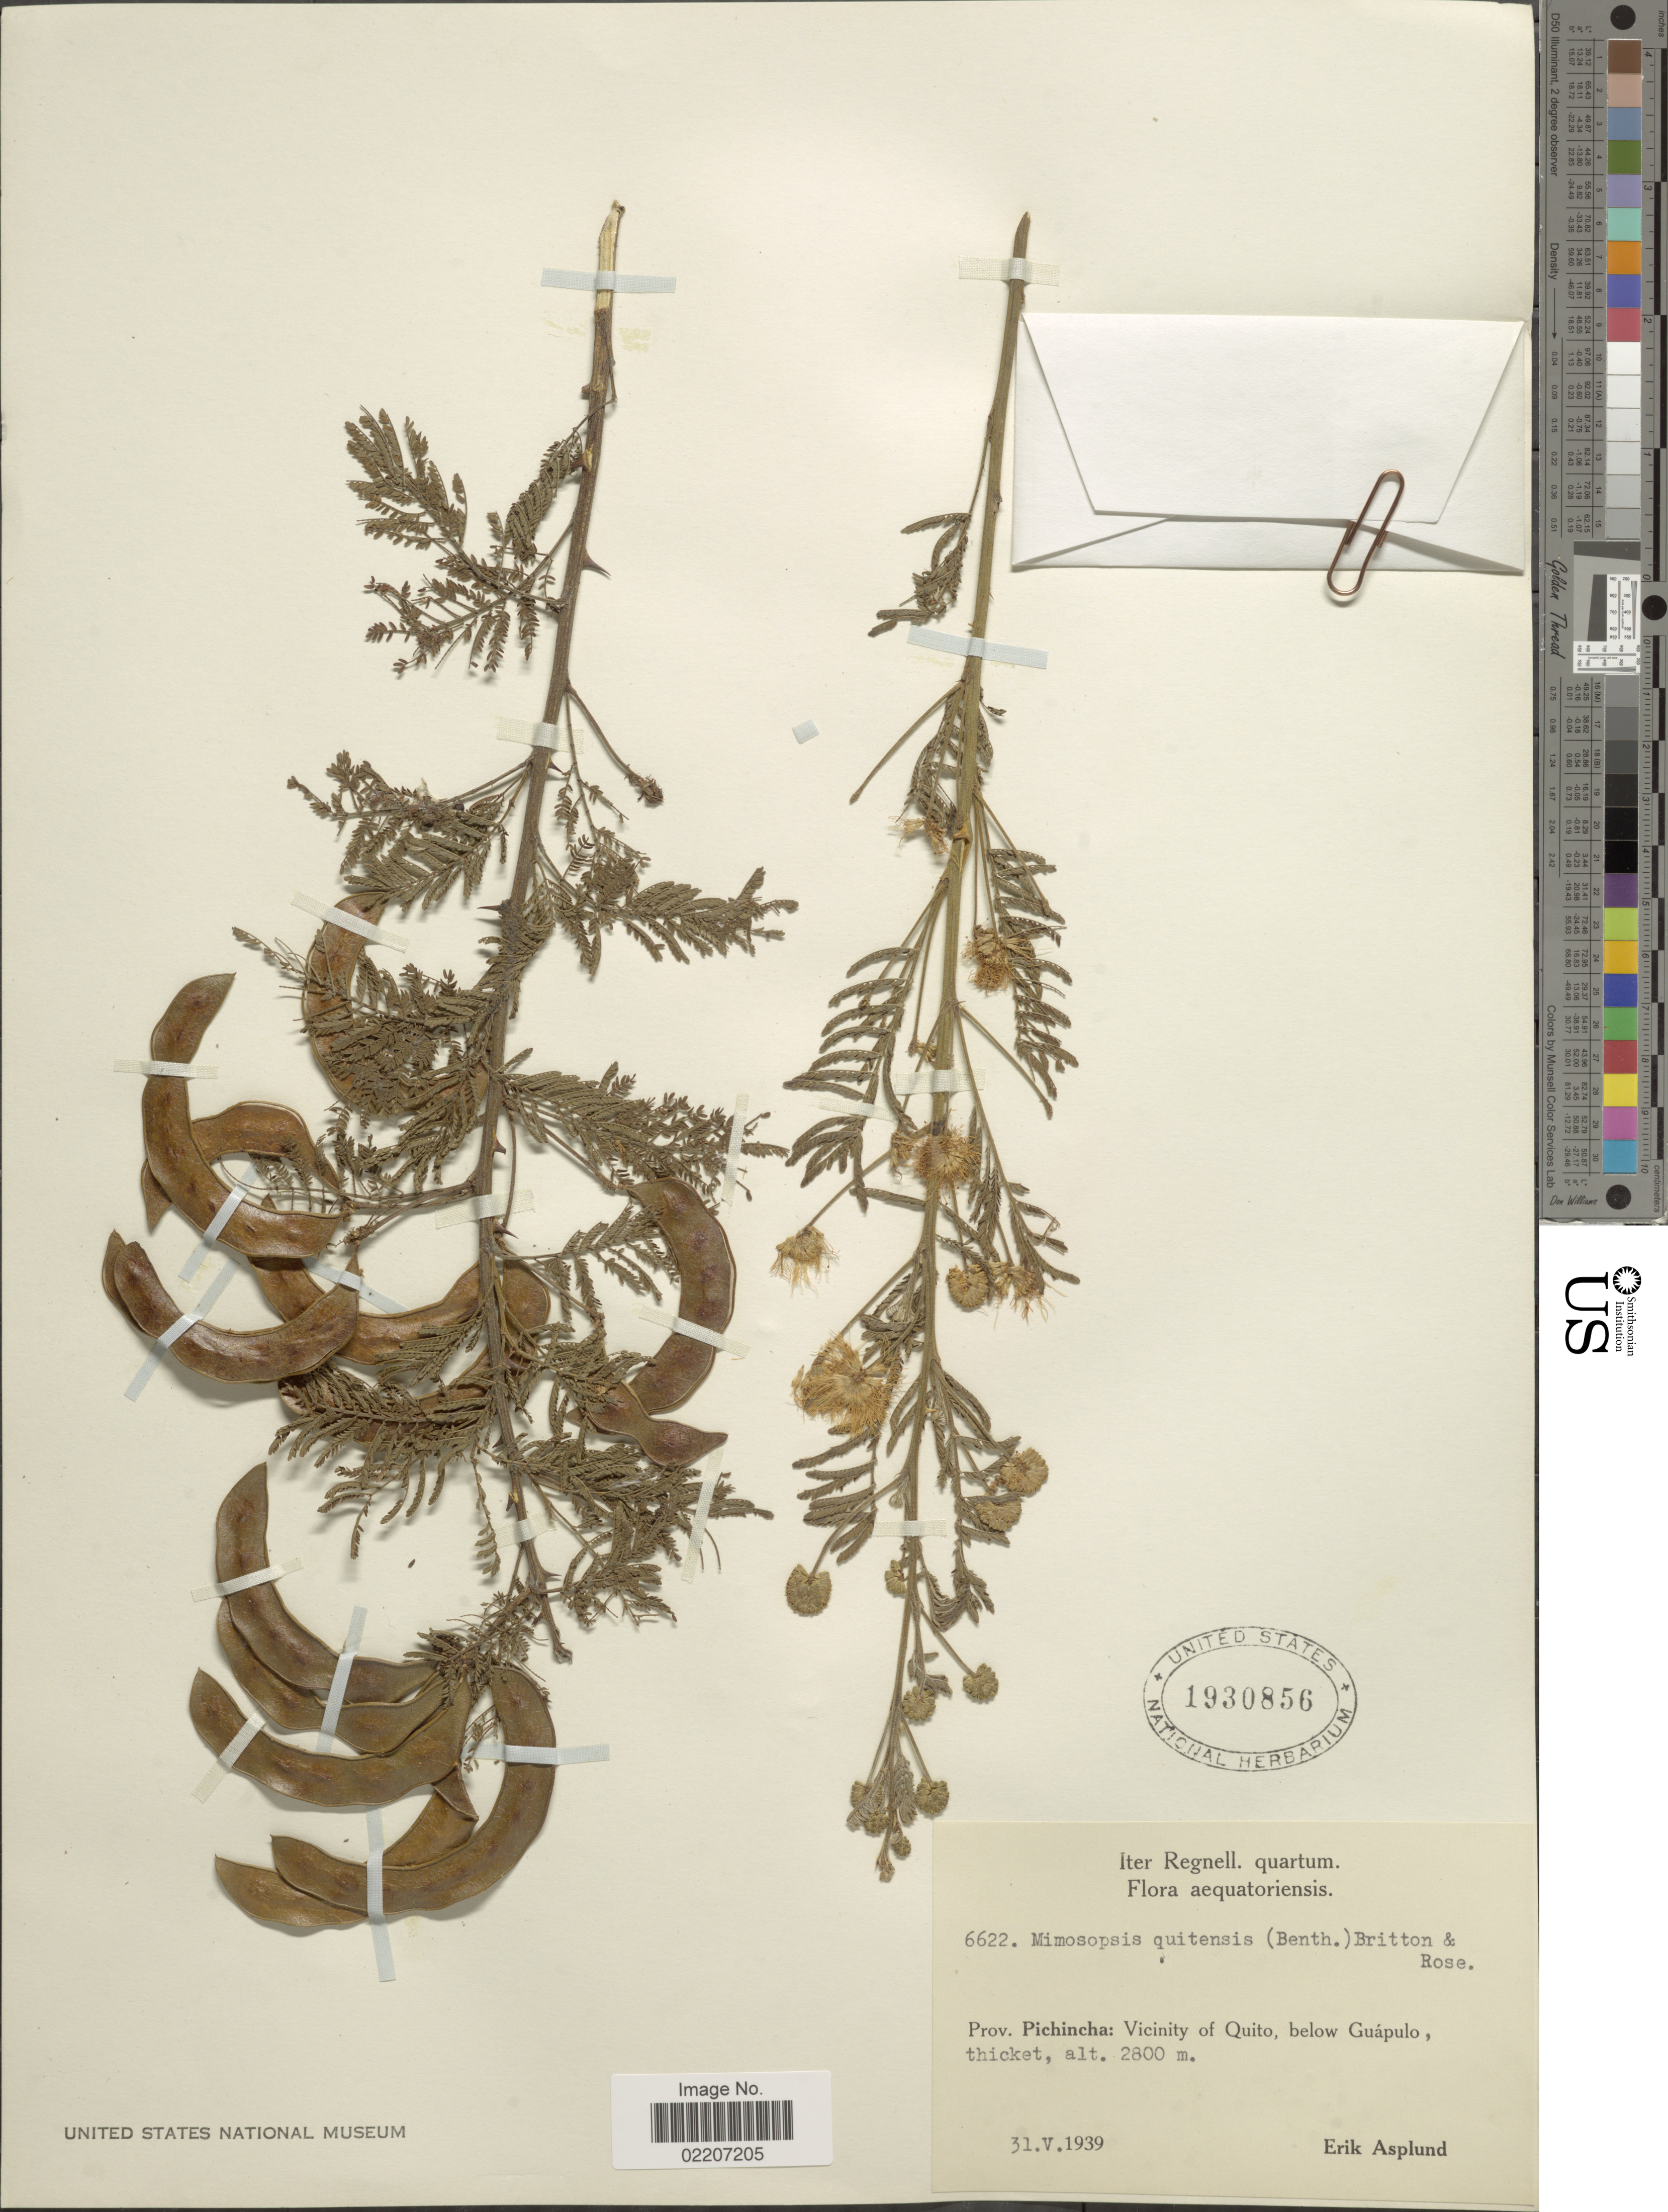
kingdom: Plantae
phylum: Tracheophyta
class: Magnoliopsida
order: Fabales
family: Fabaceae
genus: Mimosa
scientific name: Mimosa quitensis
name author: Benth.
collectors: E. Asplund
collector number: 6622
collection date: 1939-05-31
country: Ecuador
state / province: Pichincha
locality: Prov. Pichincha: Vicinity of Quito, below Guapulo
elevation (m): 2800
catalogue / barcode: US 1930856